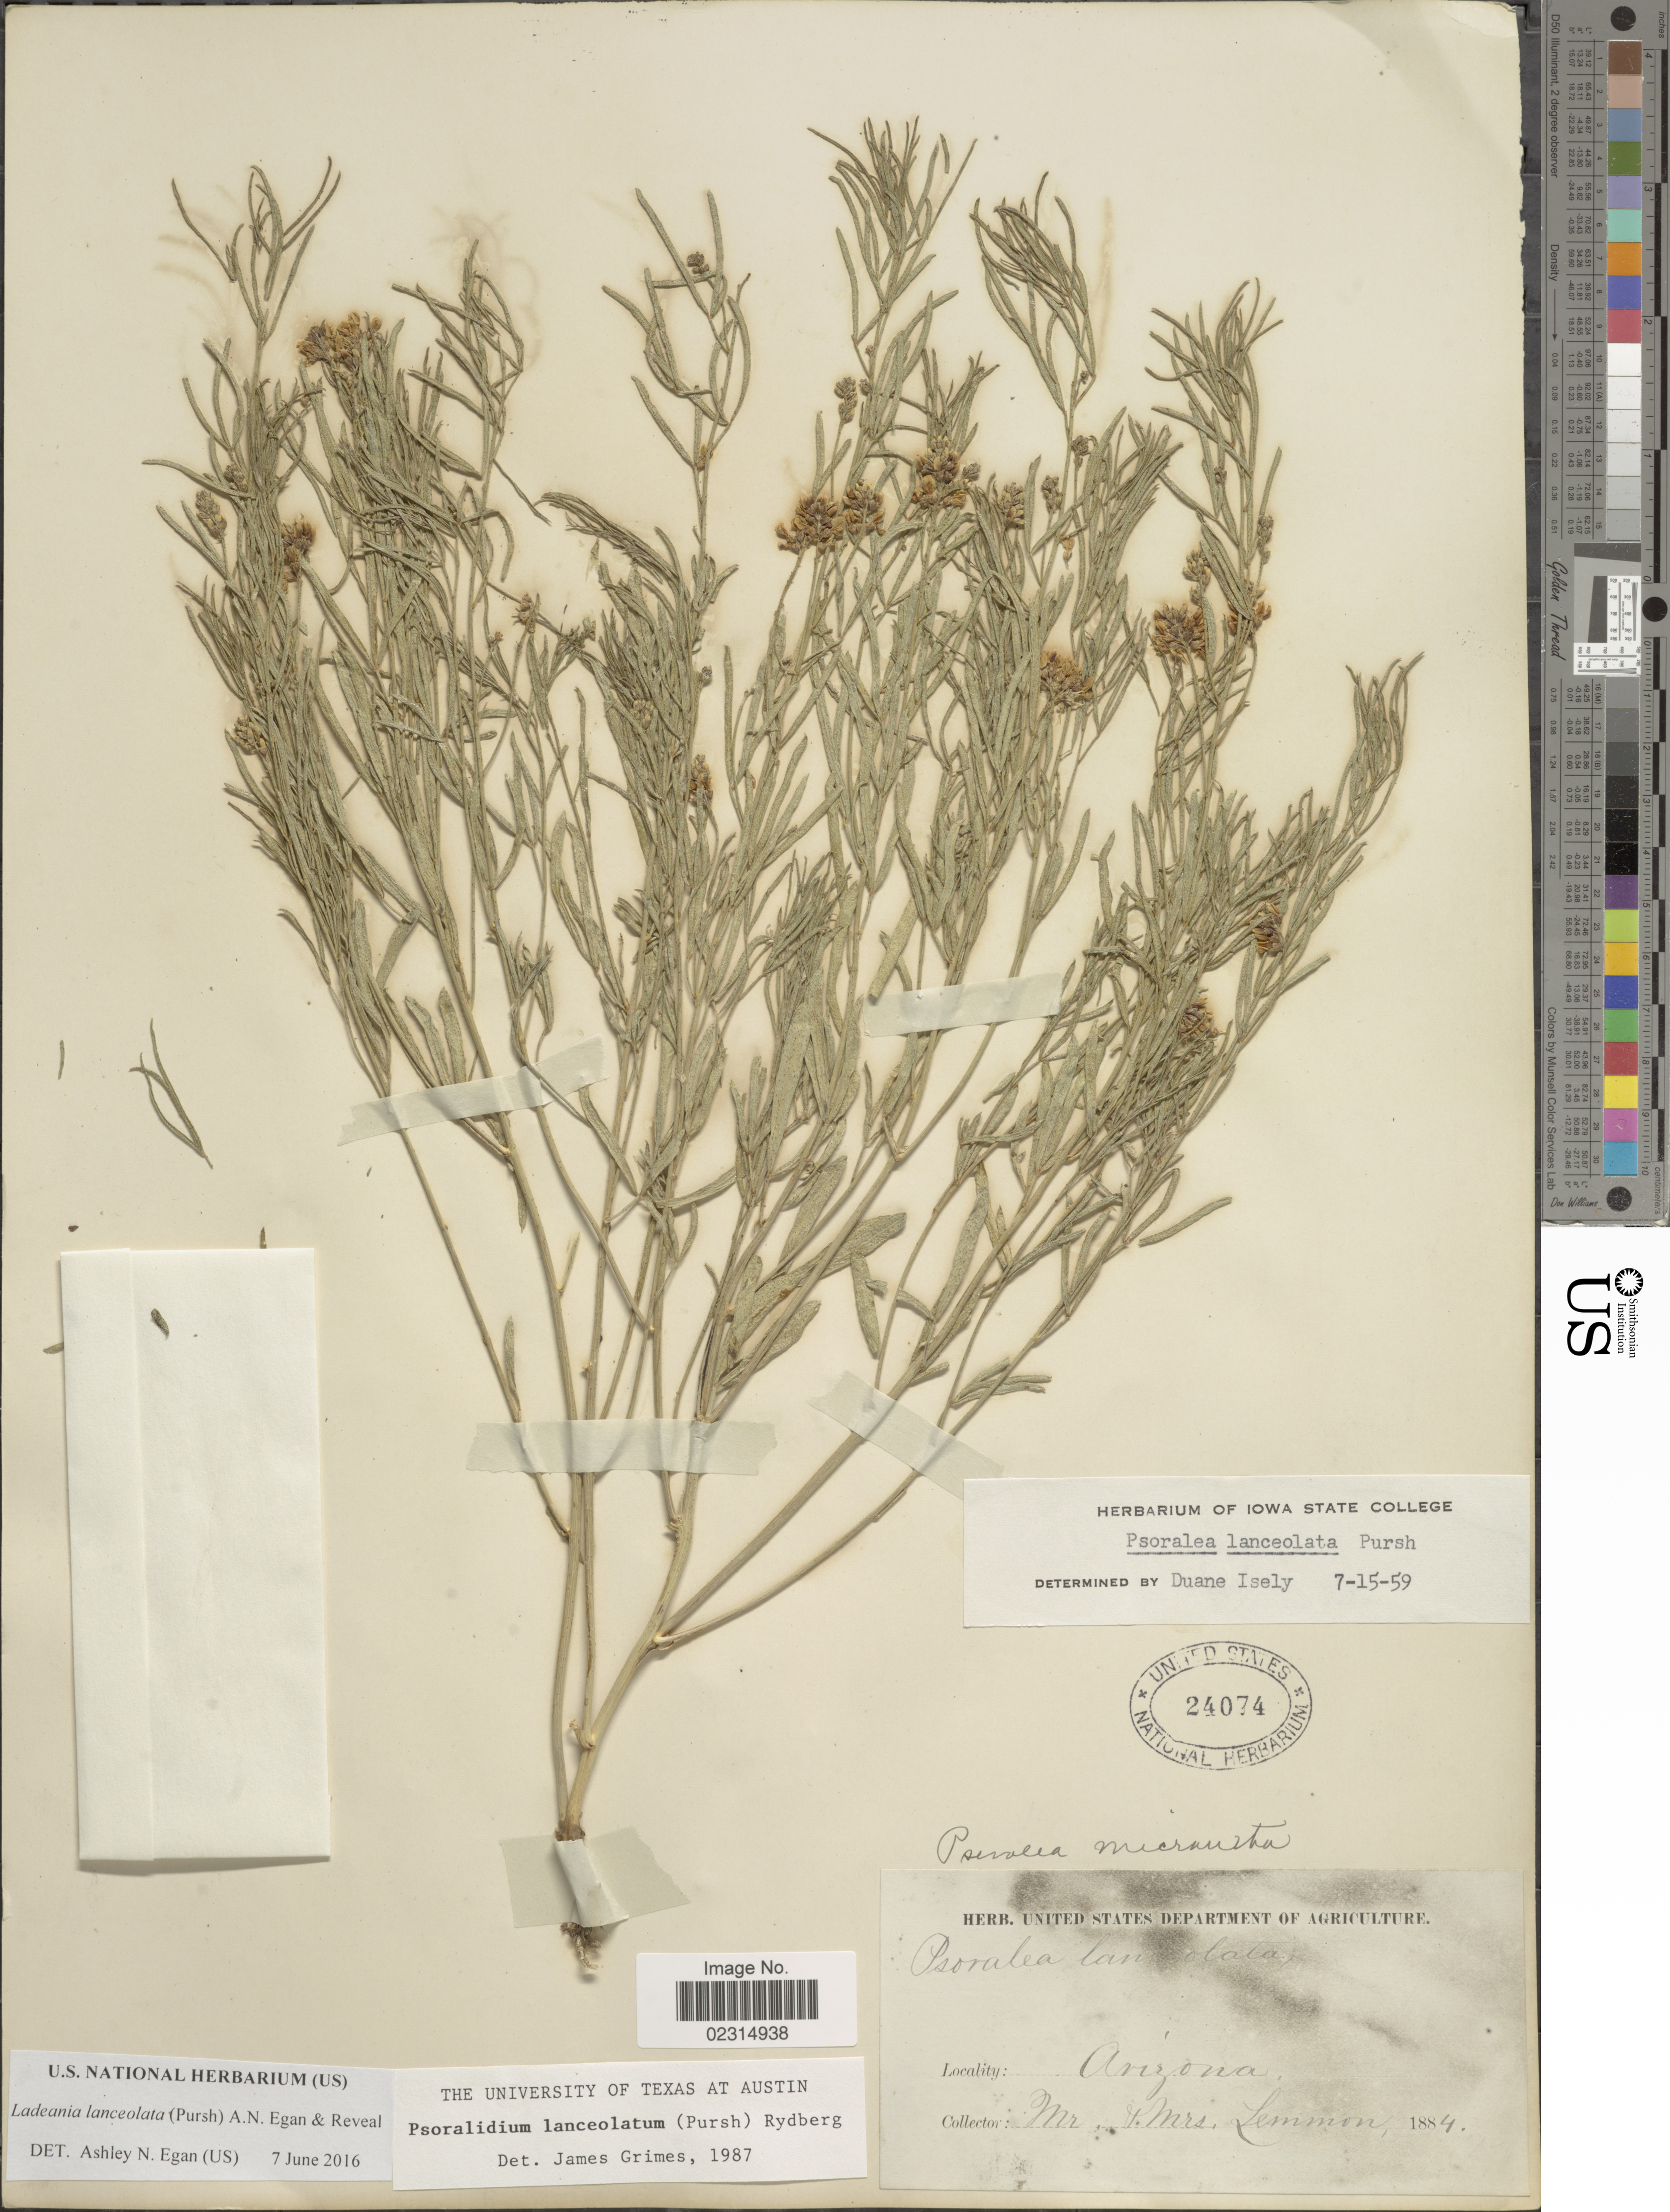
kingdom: Plantae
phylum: Tracheophyta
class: Magnoliopsida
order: Fabales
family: Fabaceae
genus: Ladeania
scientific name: Ladeania lanceolata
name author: (Pursh) A.N. Egan & Reveal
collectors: -- Lemmon & -- Lemmon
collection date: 1884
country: United States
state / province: Arizona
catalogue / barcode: US 24074